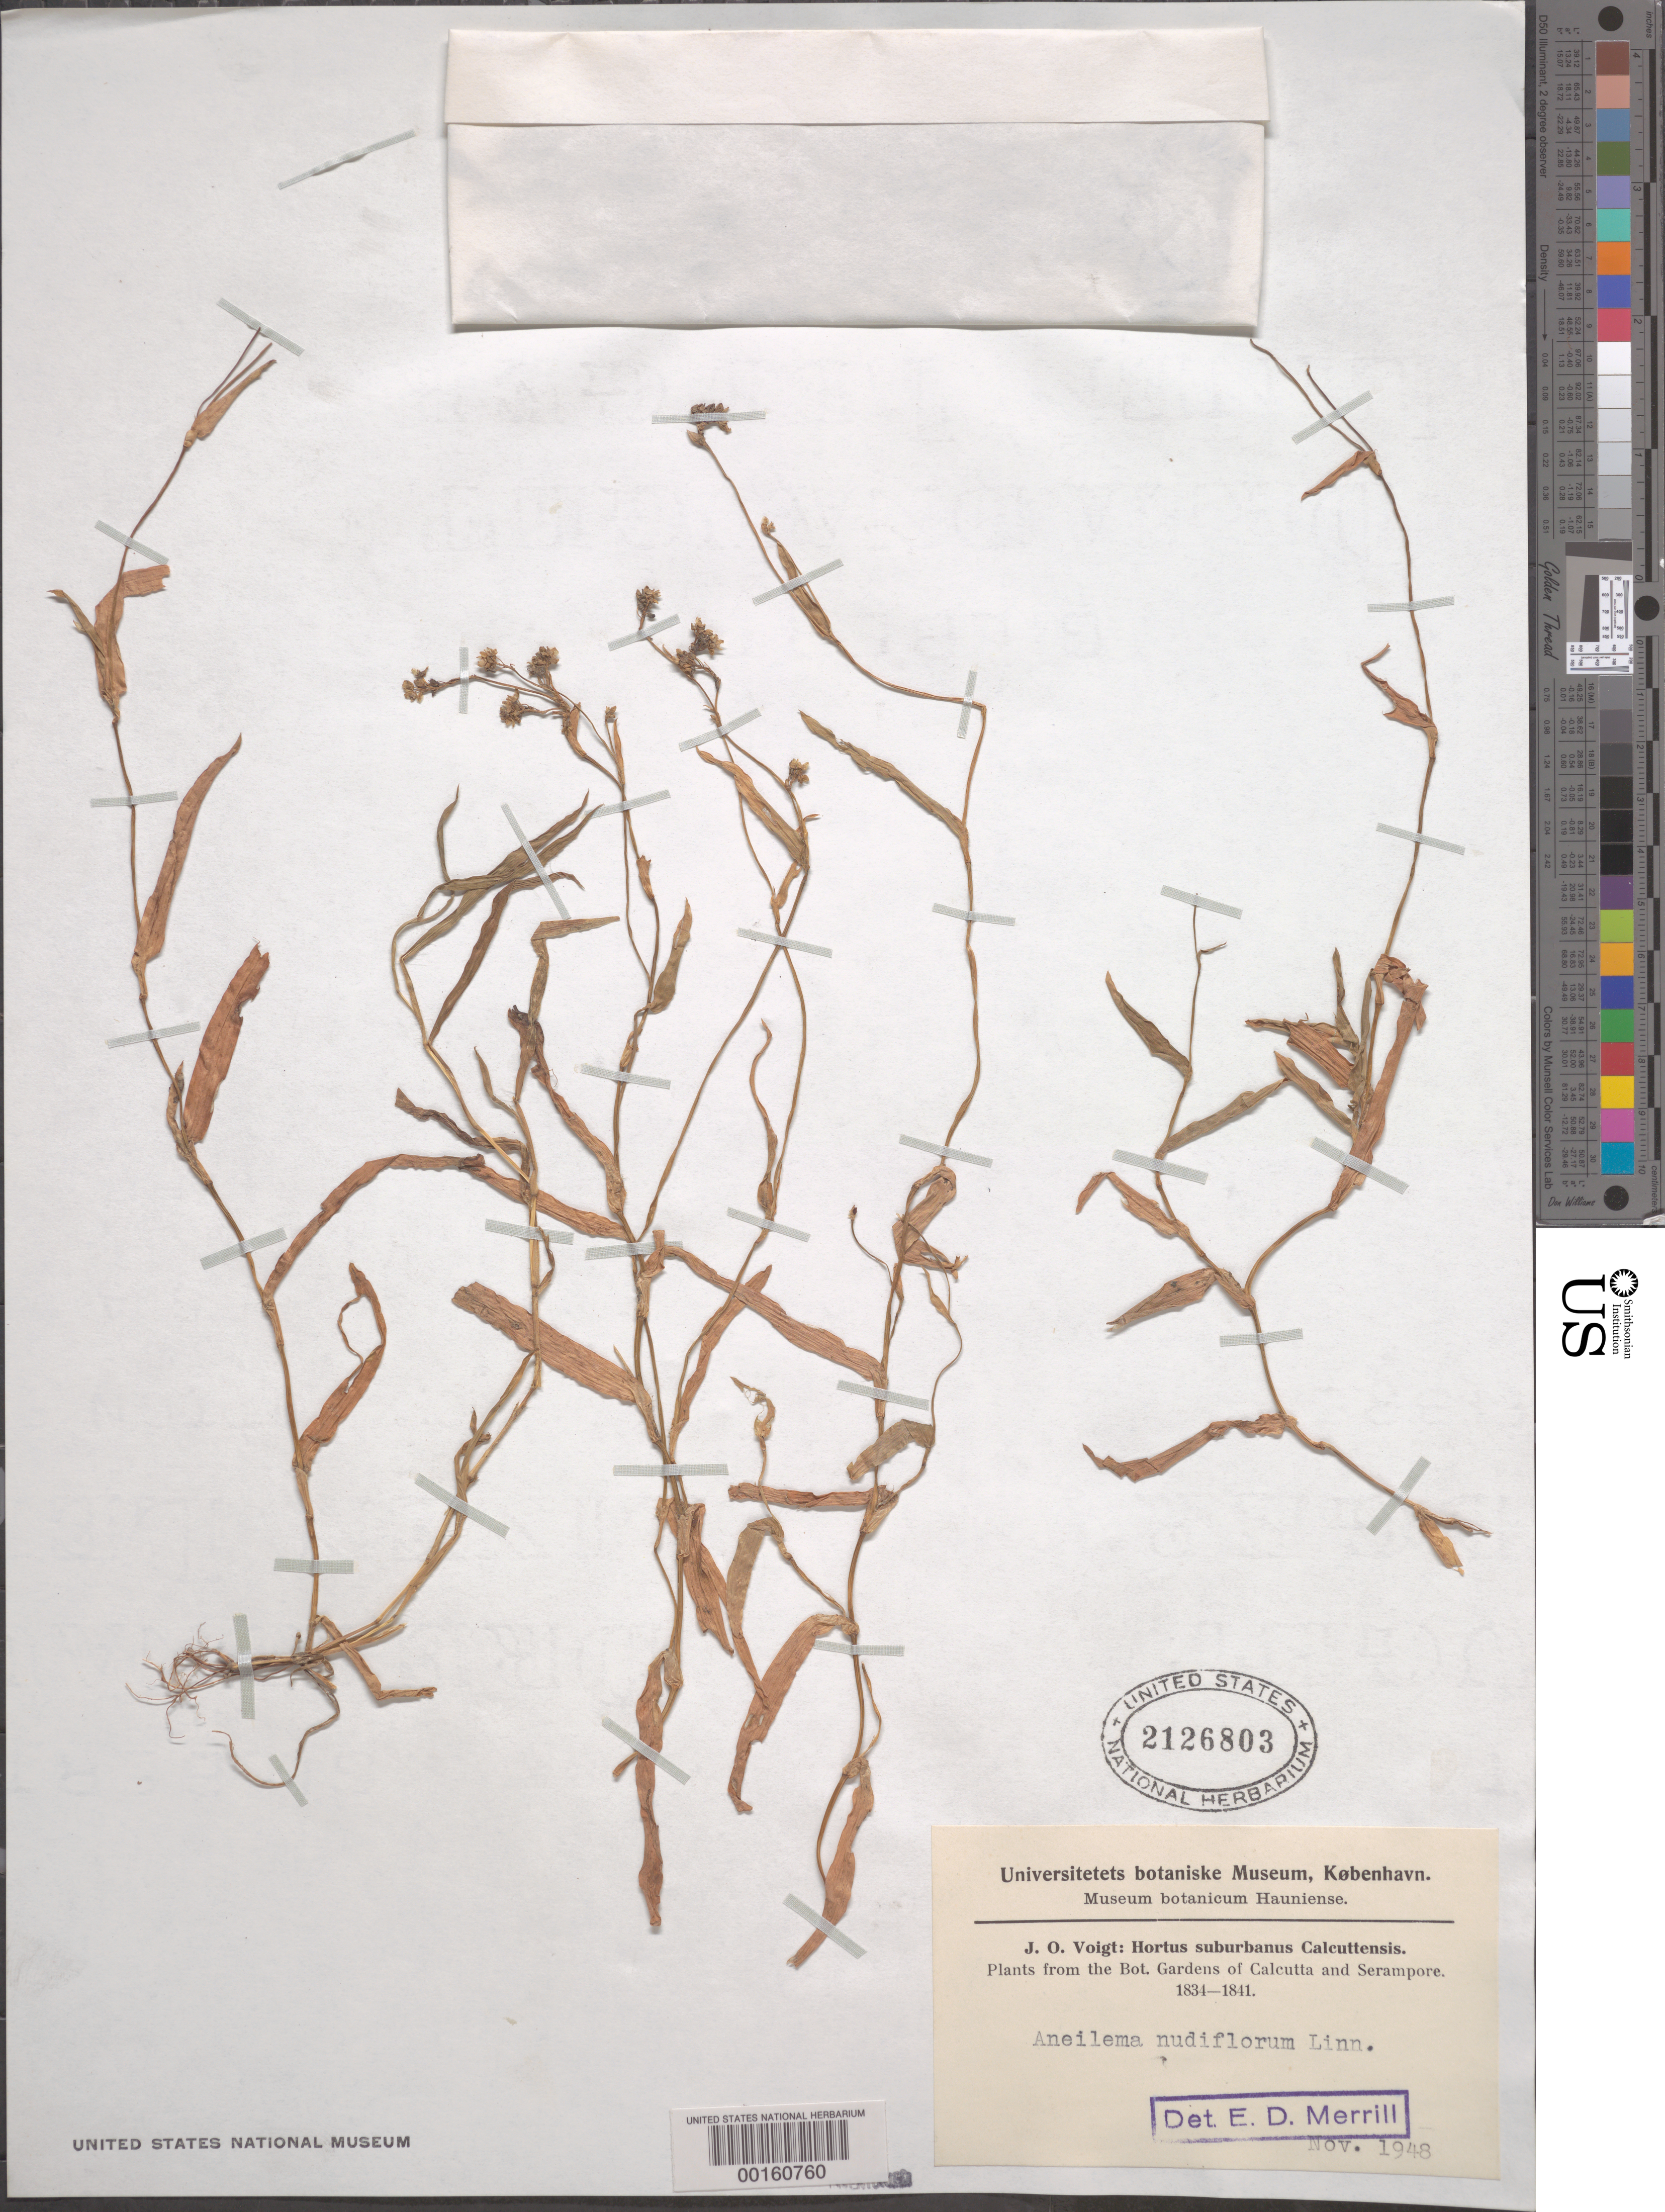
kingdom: Plantae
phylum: Tracheophyta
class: Liliopsida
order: Commelinales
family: Commelinaceae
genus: Murdannia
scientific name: Murdannia nudiflora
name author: (L.) Brenan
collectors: J. O. Voigt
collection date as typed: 1834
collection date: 1834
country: India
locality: Calcutta and serampore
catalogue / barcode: US 2126803